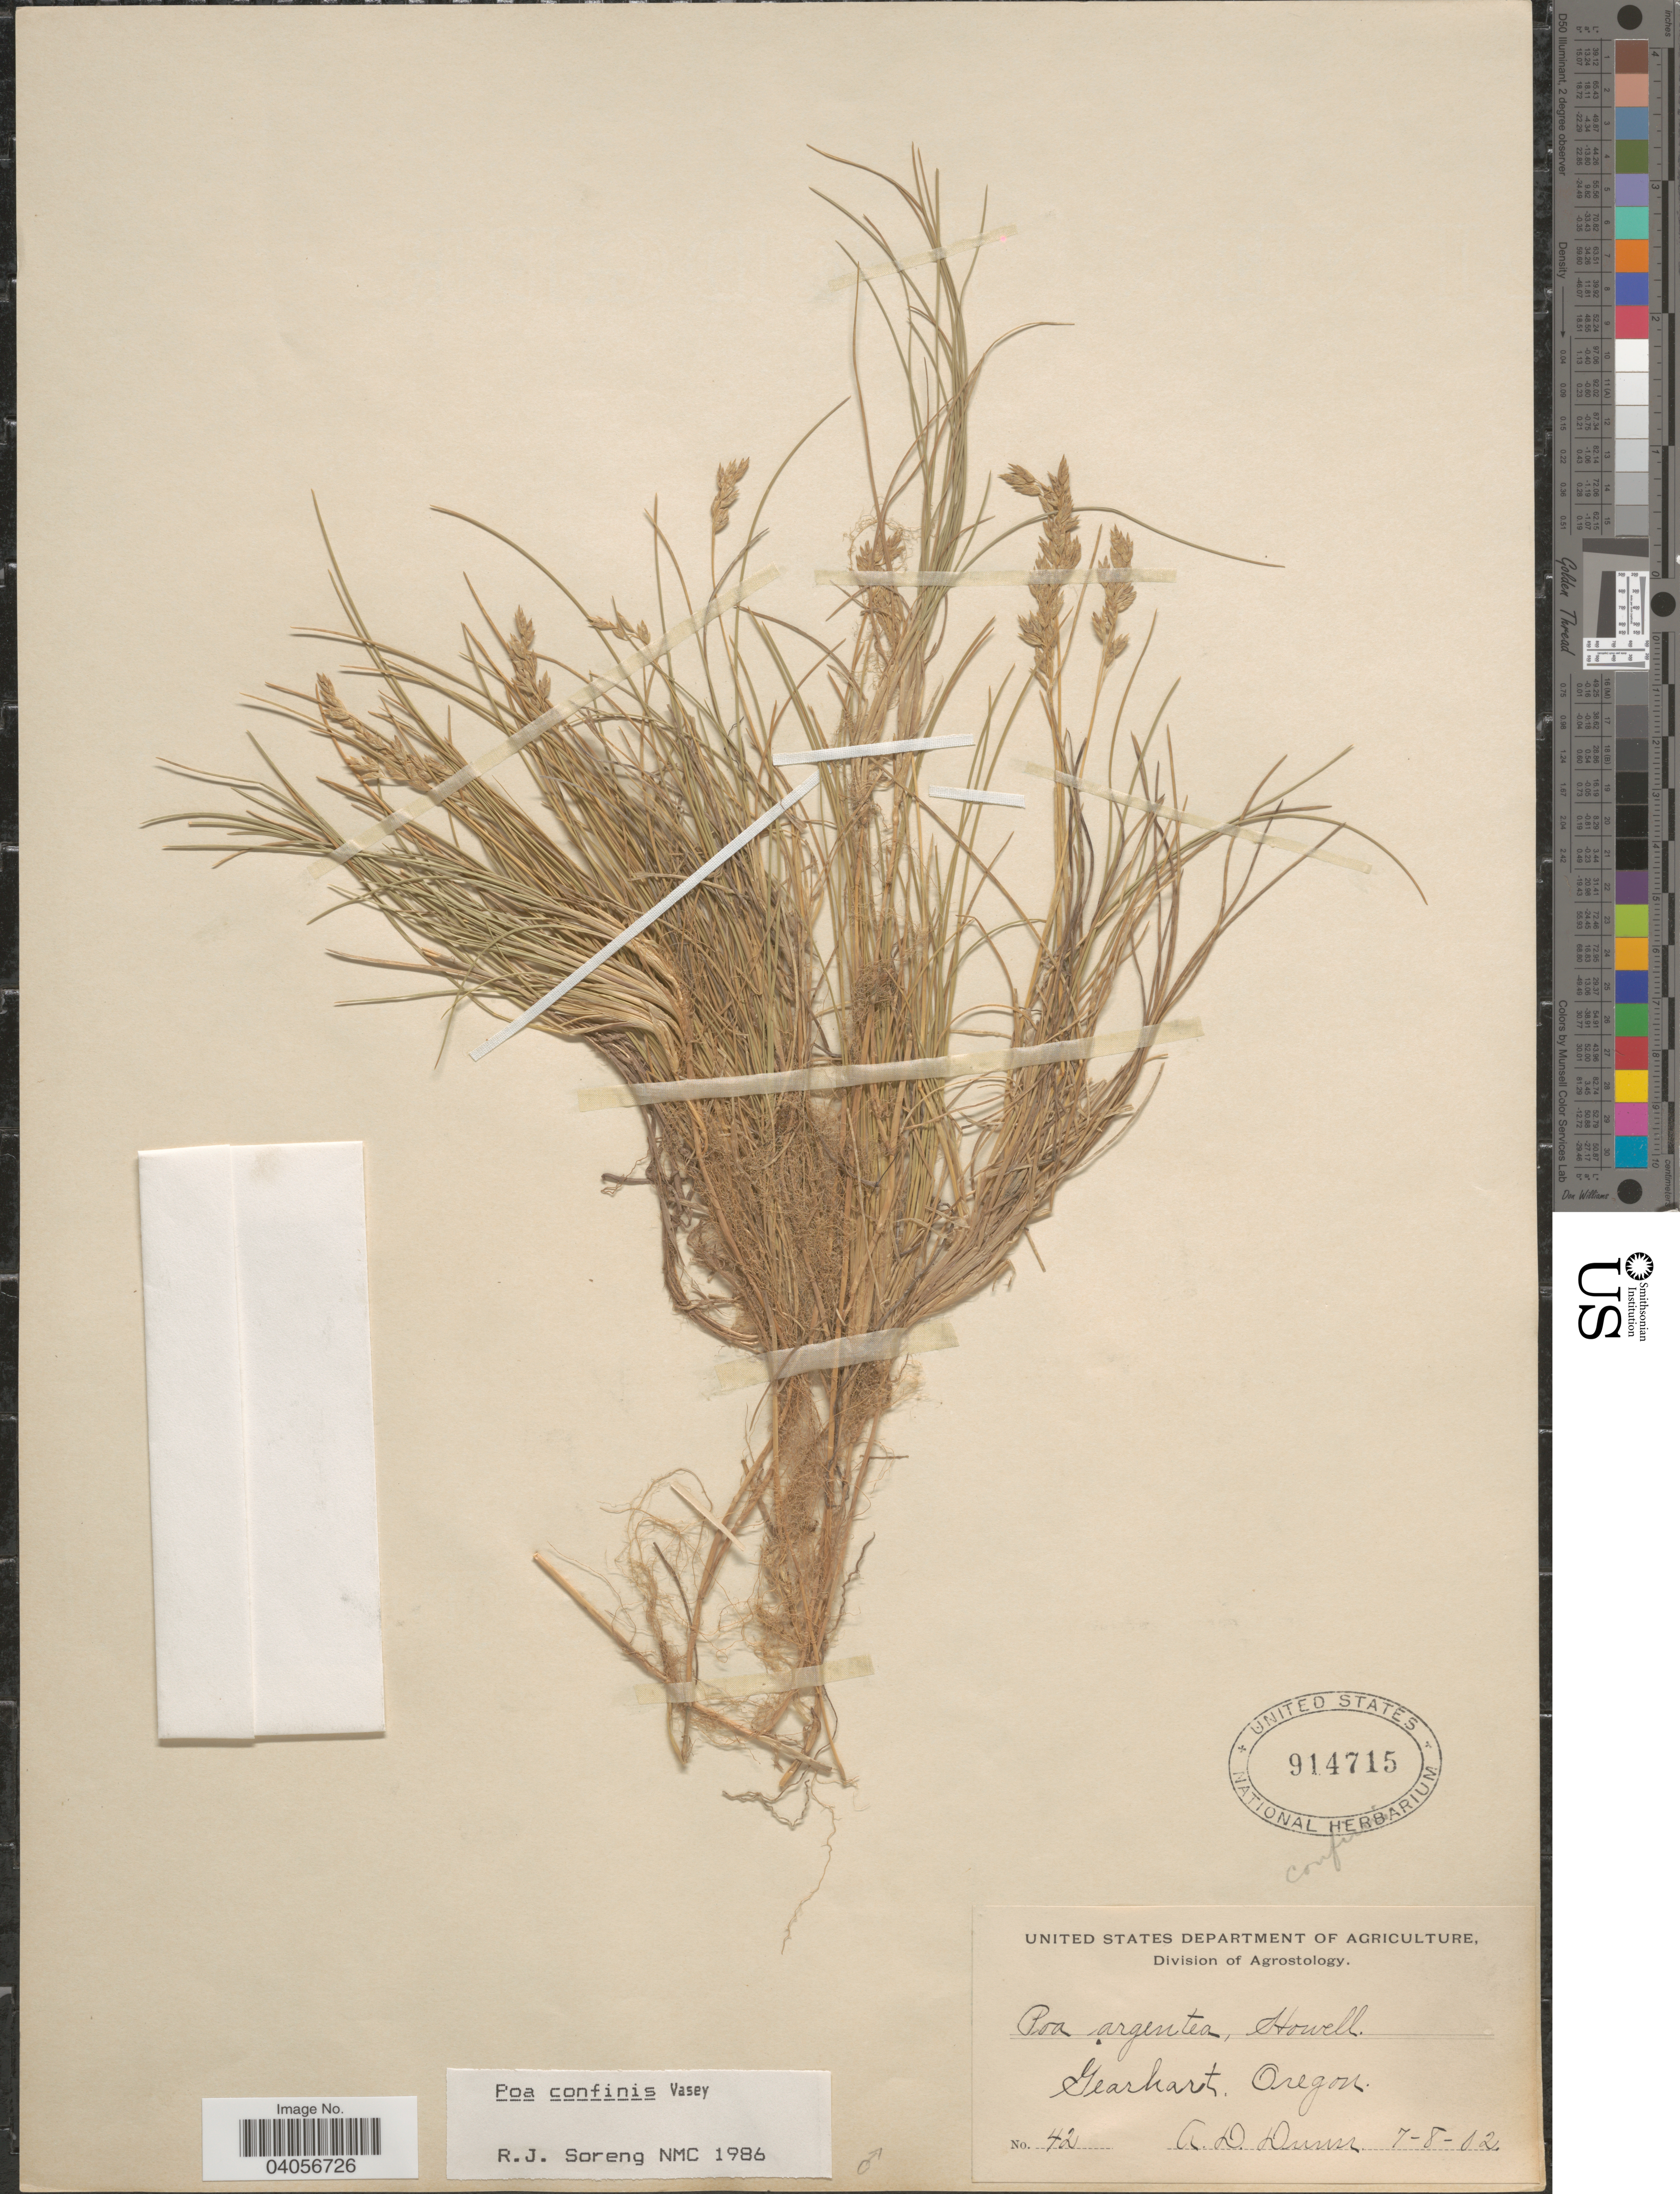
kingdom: Plantae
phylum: Tracheophyta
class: Liliopsida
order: Poales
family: Poaceae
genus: Poa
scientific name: Poa confinis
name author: Vasey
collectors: C. Dunn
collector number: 42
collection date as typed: Transcribed d/m/y: 8/7/2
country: United States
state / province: Oregon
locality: Gearhart.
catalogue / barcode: US 914715